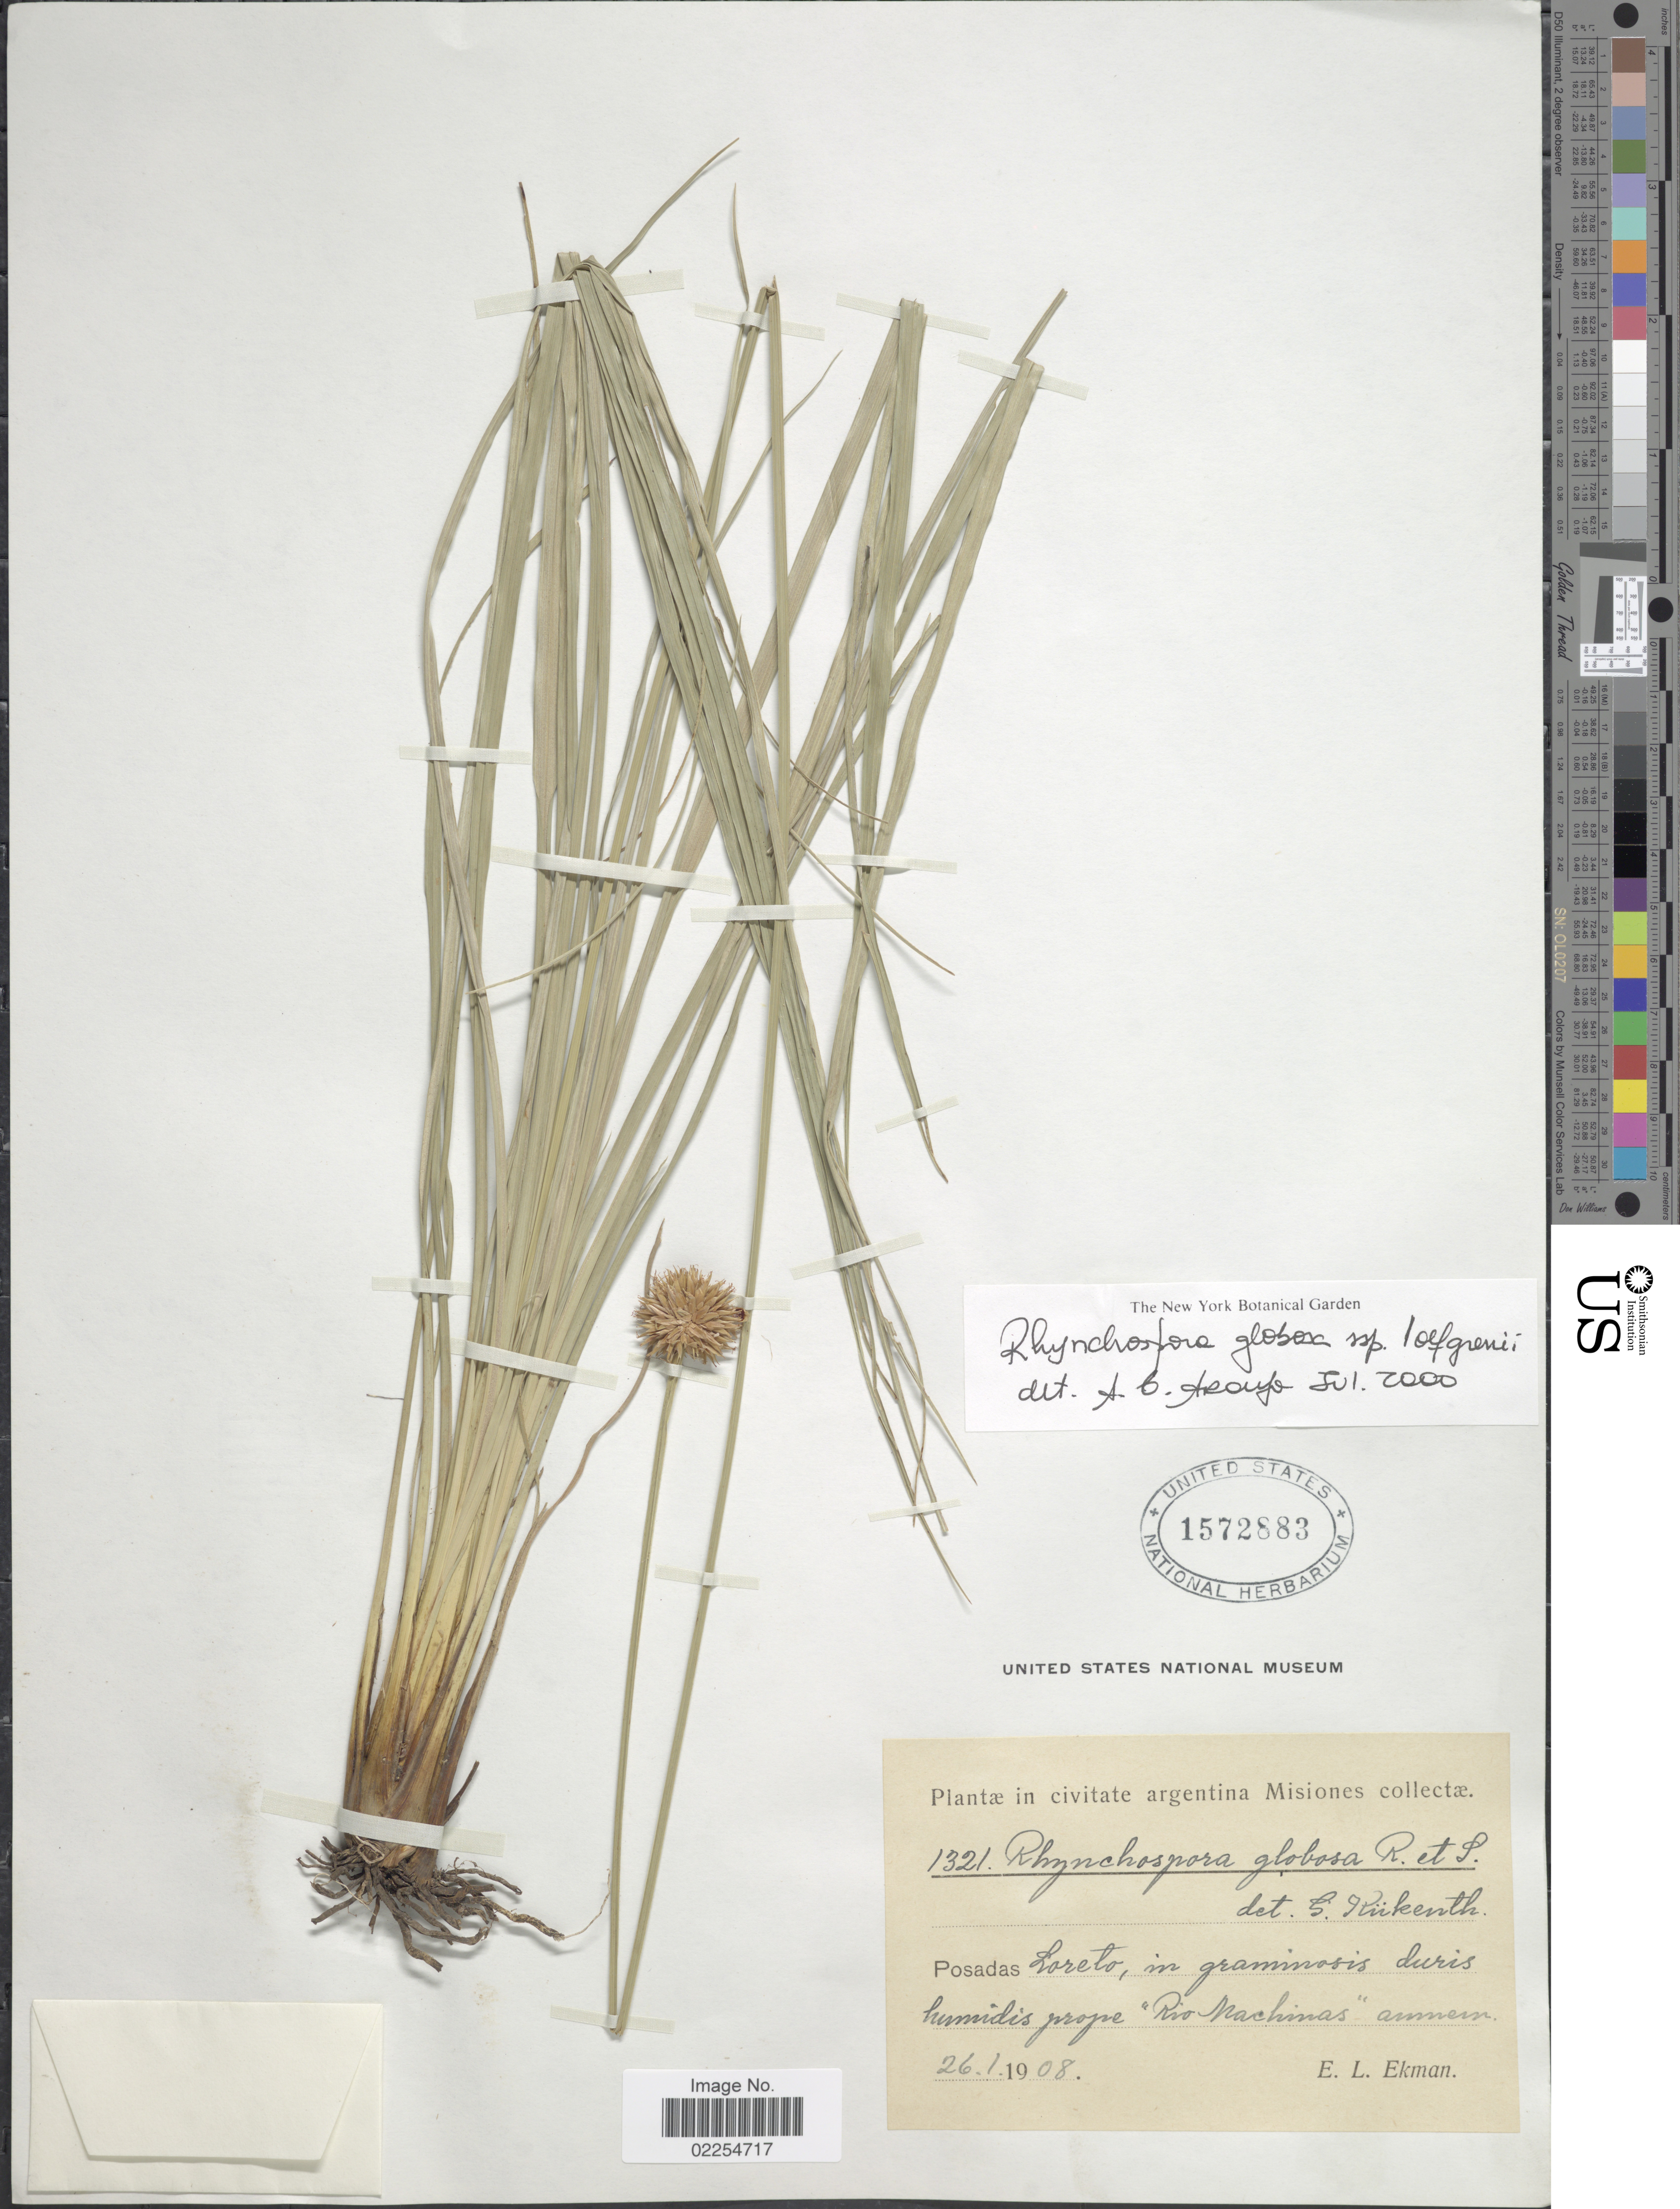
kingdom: Plantae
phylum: Tracheophyta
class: Liliopsida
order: Poales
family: Cyperaceae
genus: Rhynchospora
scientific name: Rhynchospora globosa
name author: (Kunth) Roem. & Schult.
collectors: E. L. Ekman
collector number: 1321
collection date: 1908-01-26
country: Argentina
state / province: Misiones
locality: Loreto, prope Rio Machinas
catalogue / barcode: US 1572883